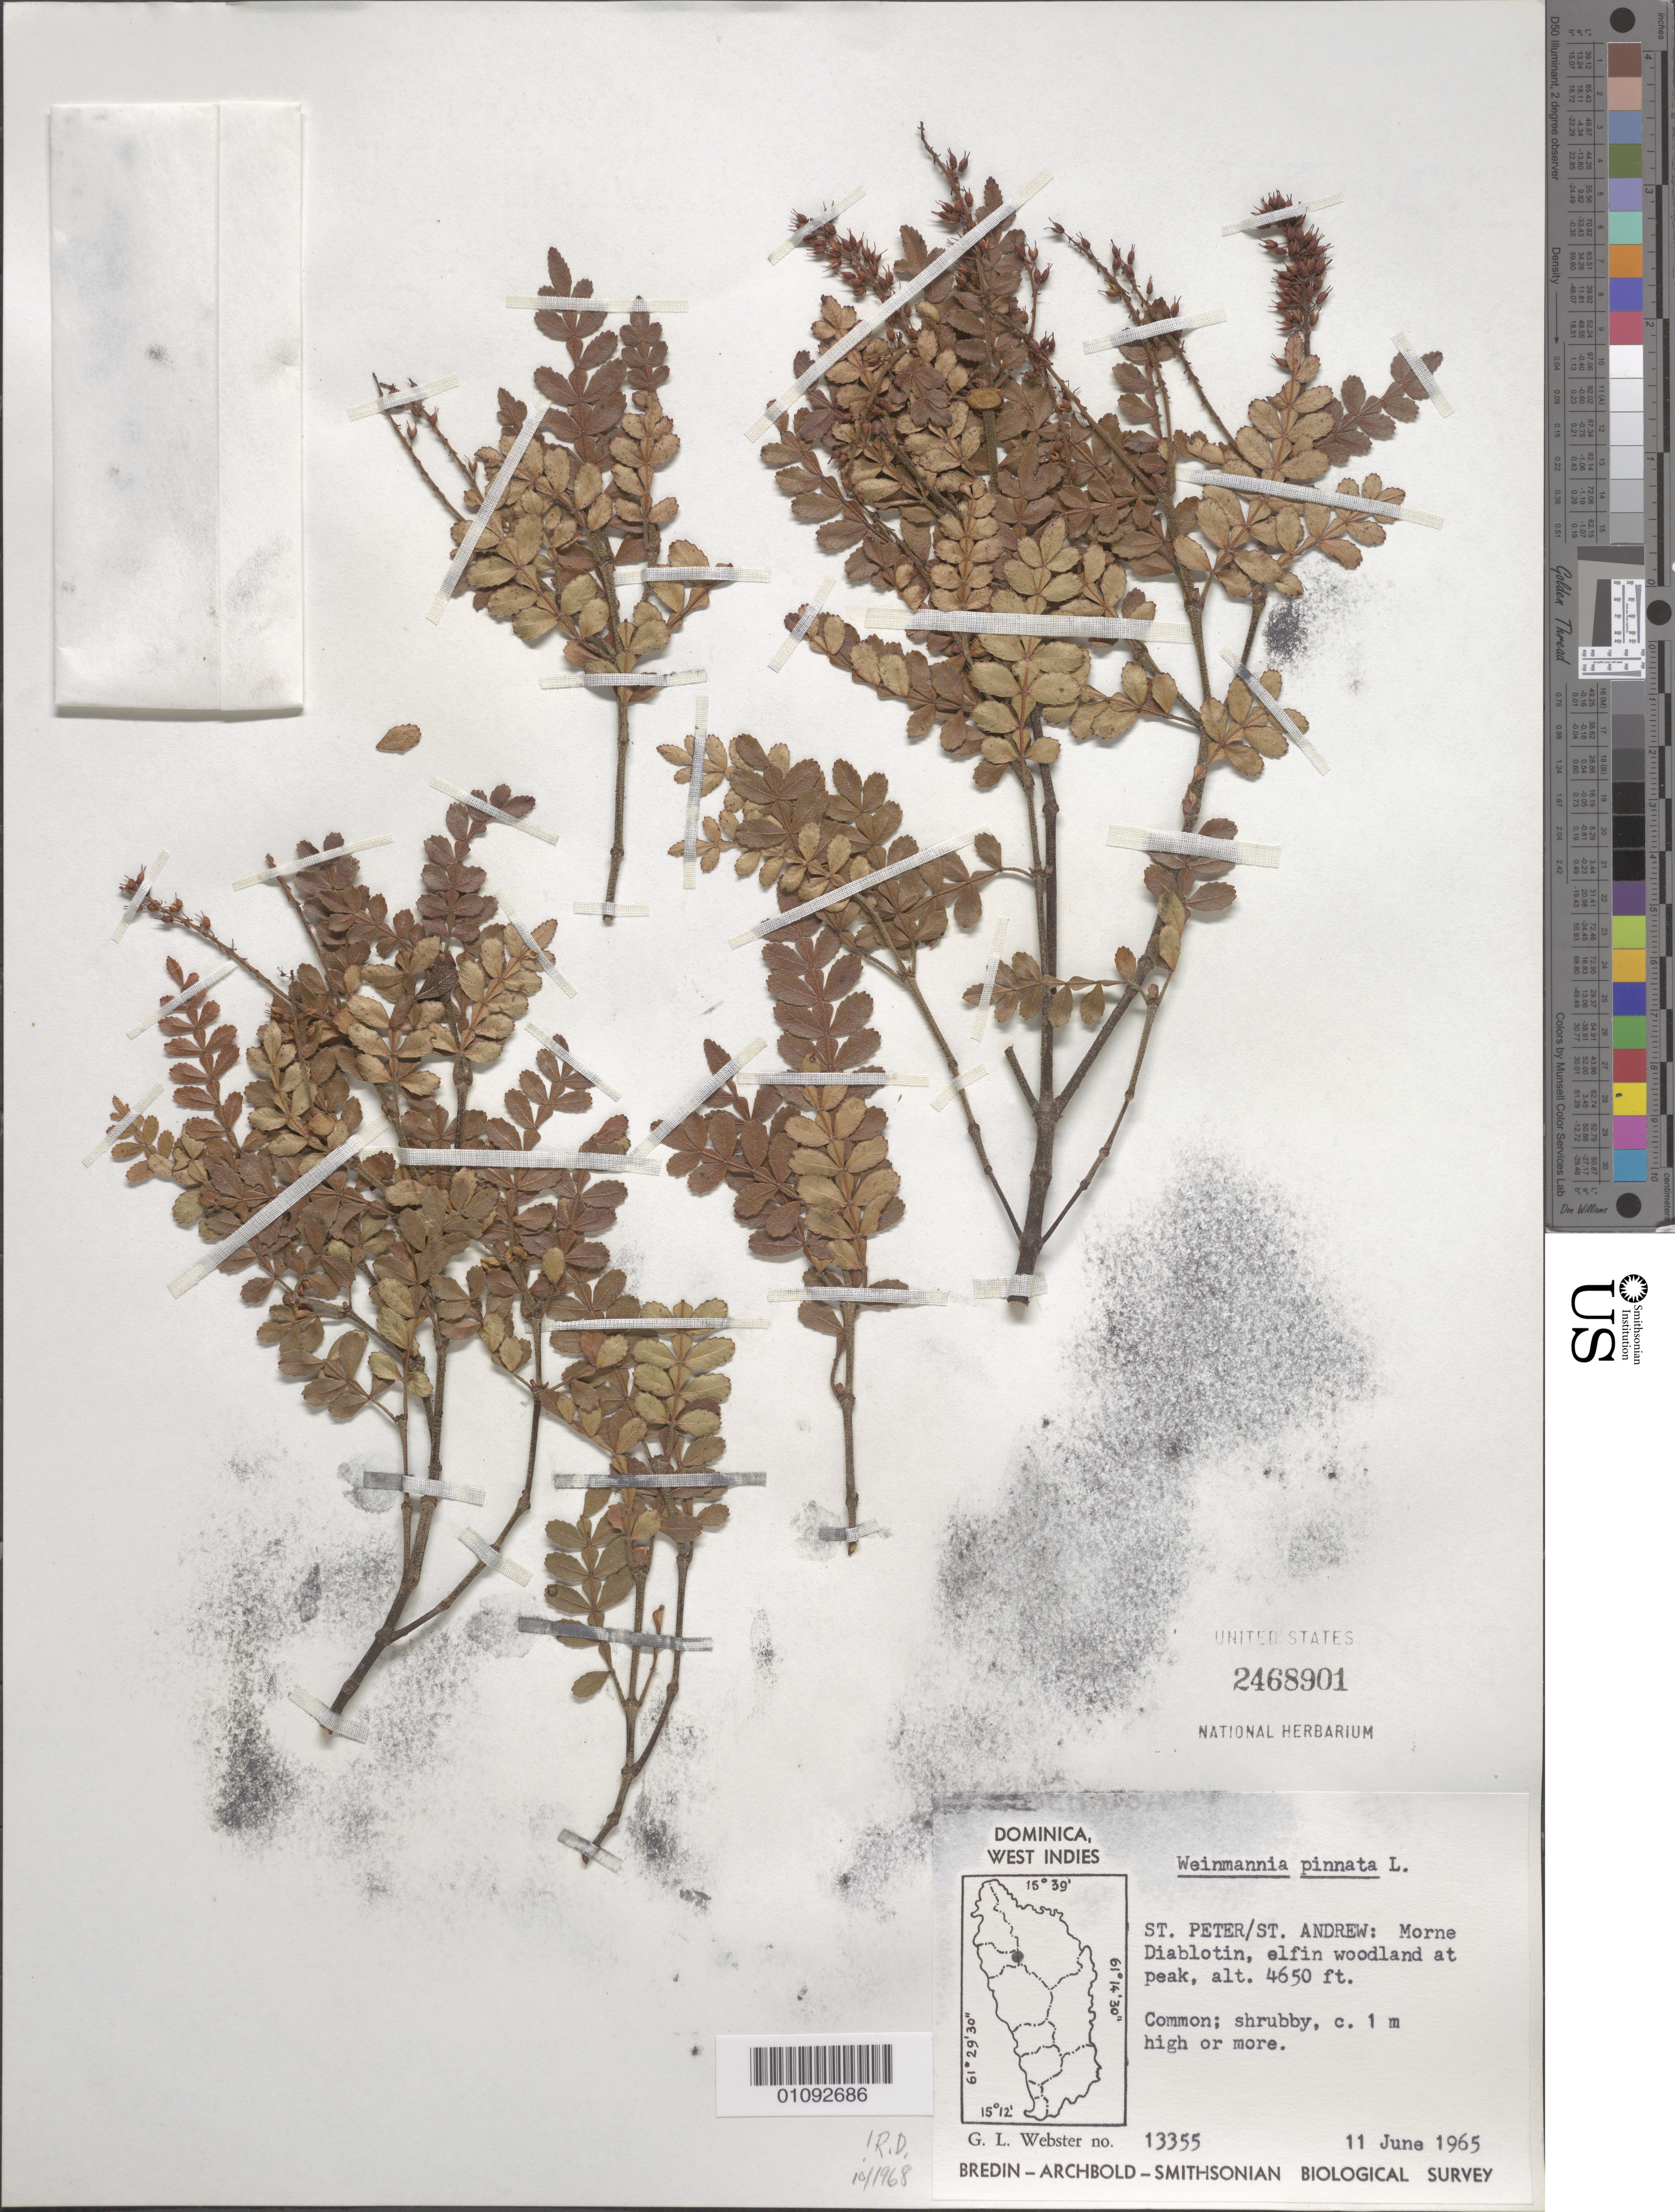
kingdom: Plantae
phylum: Tracheophyta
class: Magnoliopsida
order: Oxalidales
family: Cunoniaceae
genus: Weinmannia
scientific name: Weinmannia pinnata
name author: L.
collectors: G. L. Webster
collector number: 13355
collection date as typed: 11 Jun 1965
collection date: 1965-06-11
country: Dominica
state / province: St. Andrew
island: Dominica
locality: Morne Diablotin, elfin woodland at peak.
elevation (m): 1417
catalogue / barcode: US 2468901